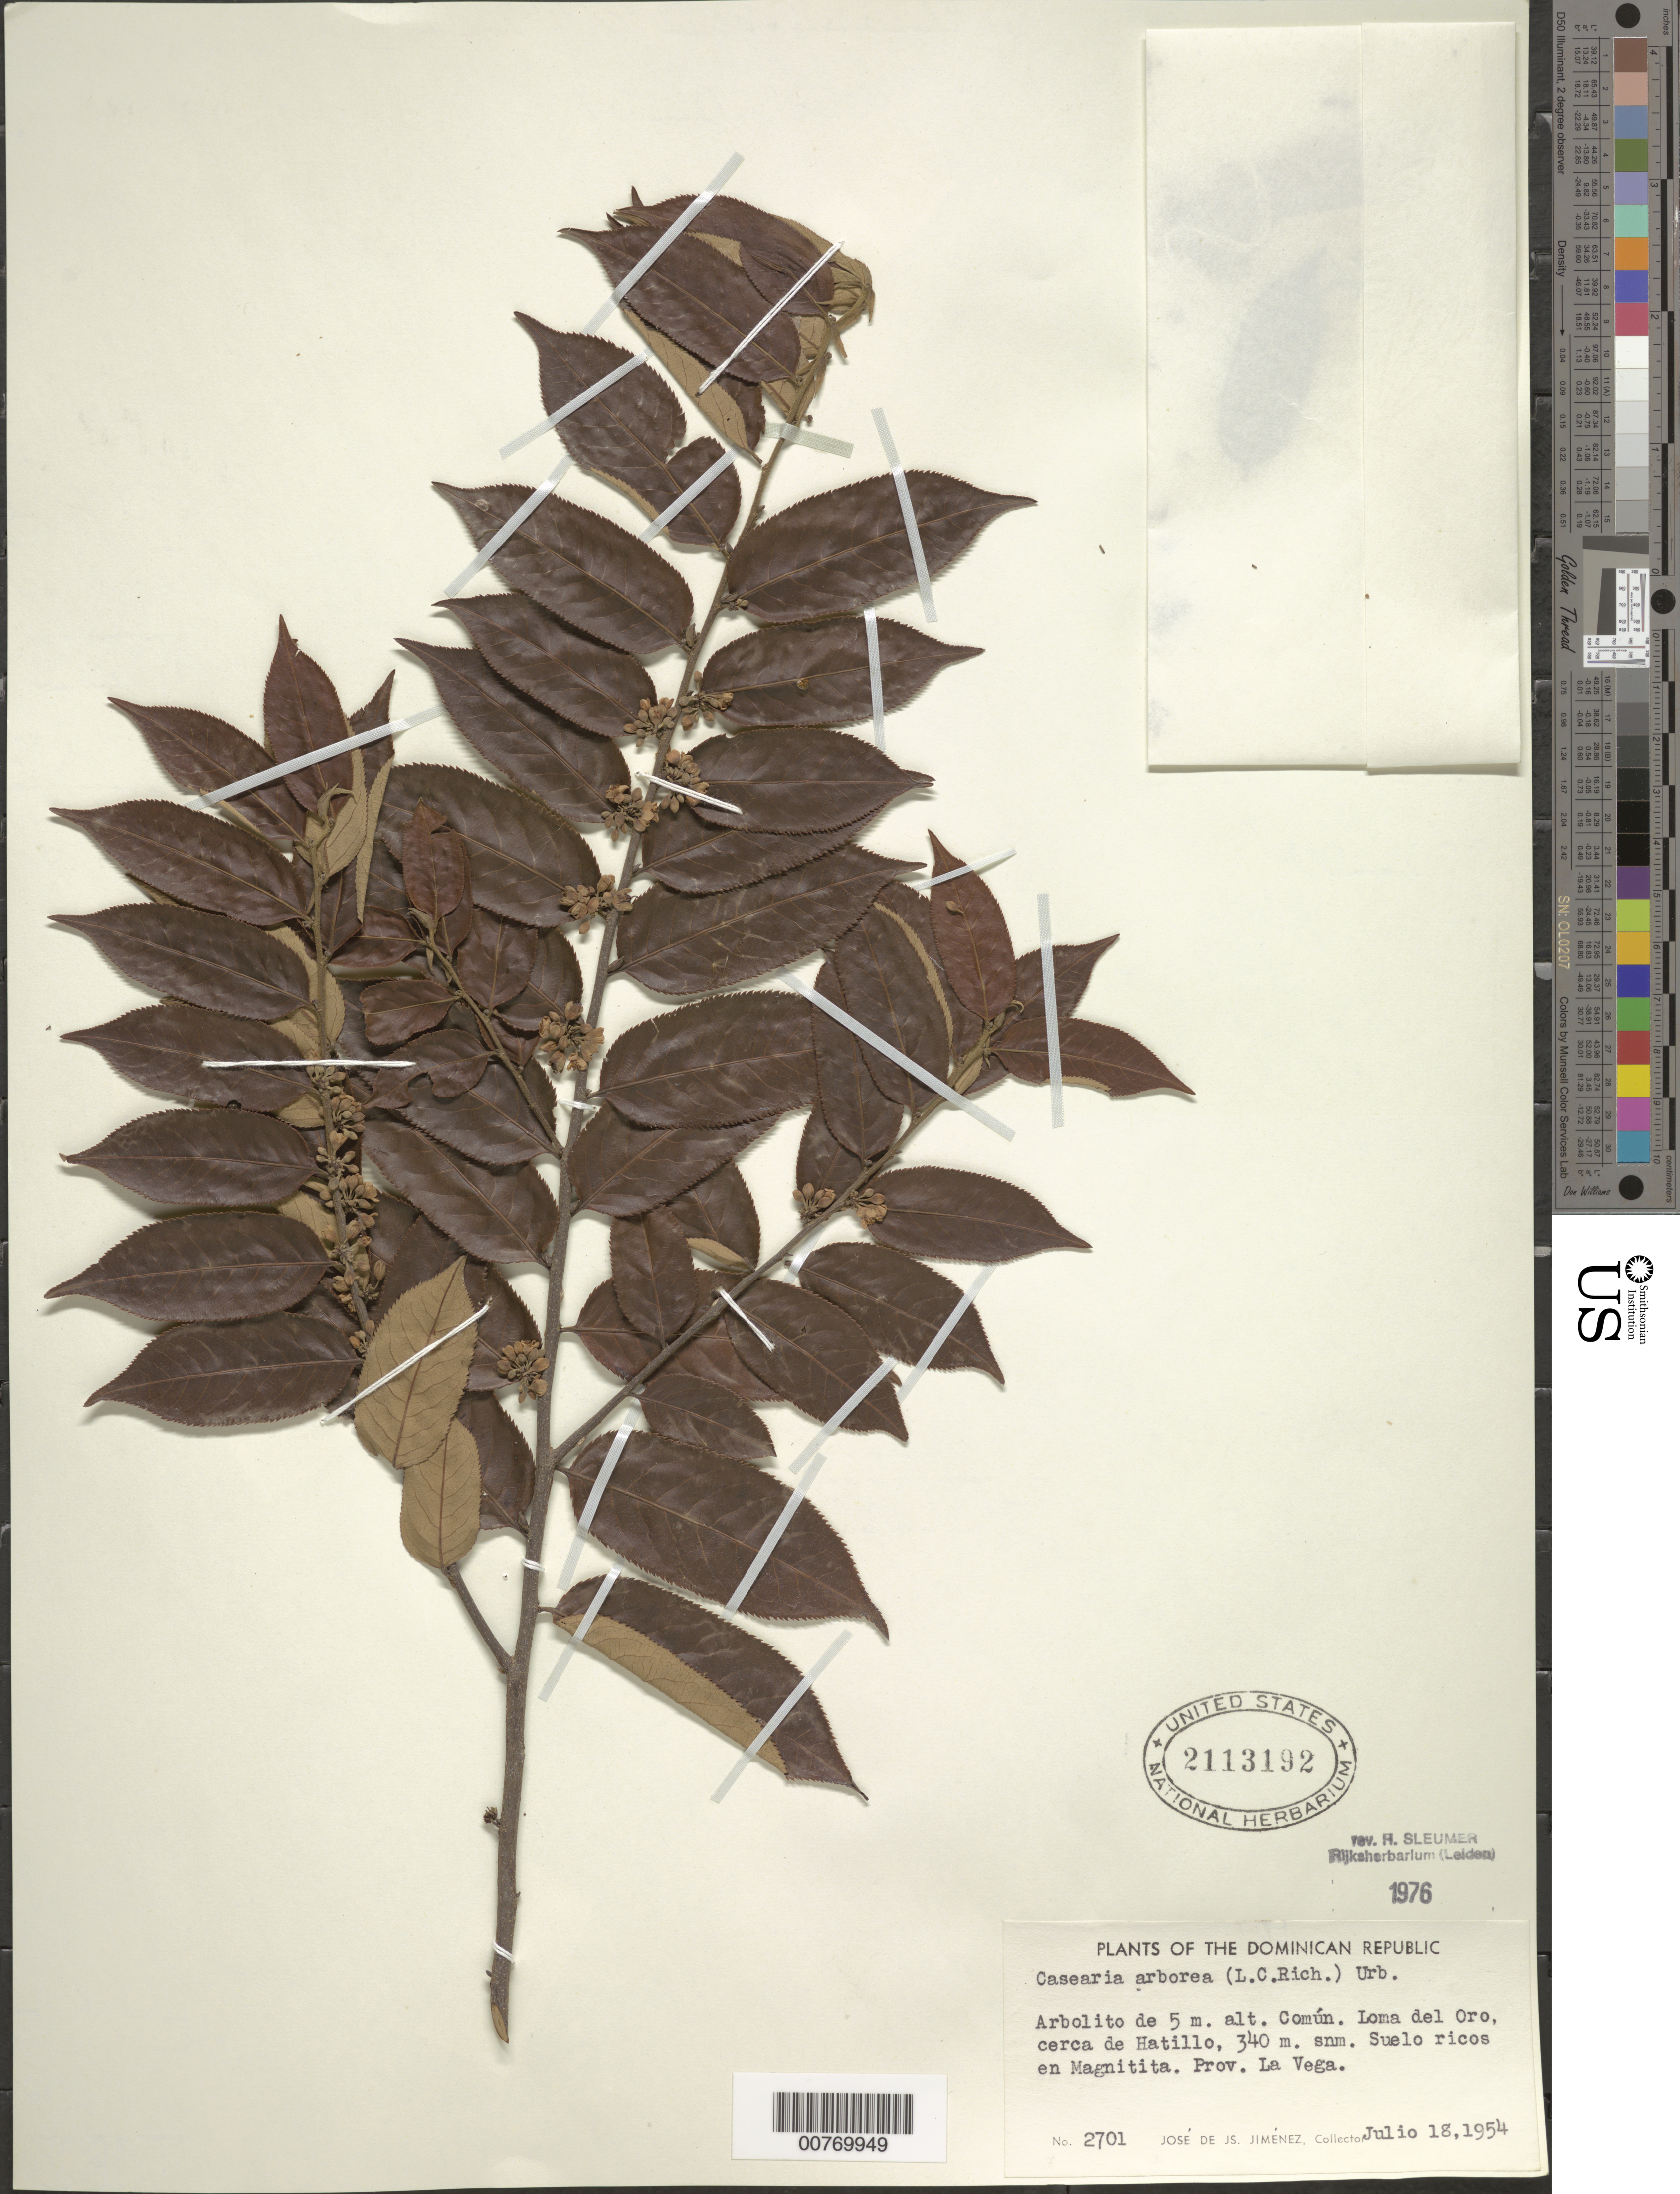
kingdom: Plantae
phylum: Tracheophyta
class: Magnoliopsida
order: Malpighiales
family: Salicaceae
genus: Casearia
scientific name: Casearia arborea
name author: (Rich.) Urb.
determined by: Sleumer, H. O.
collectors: J. J. Jiménez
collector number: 2701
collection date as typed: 18 Jul 1954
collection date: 1954-07-18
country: Dominican Republic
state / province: La Vega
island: Hispaniola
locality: Loma del Oro, near Hatillo.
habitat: Soil.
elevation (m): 340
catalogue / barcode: US 2113192